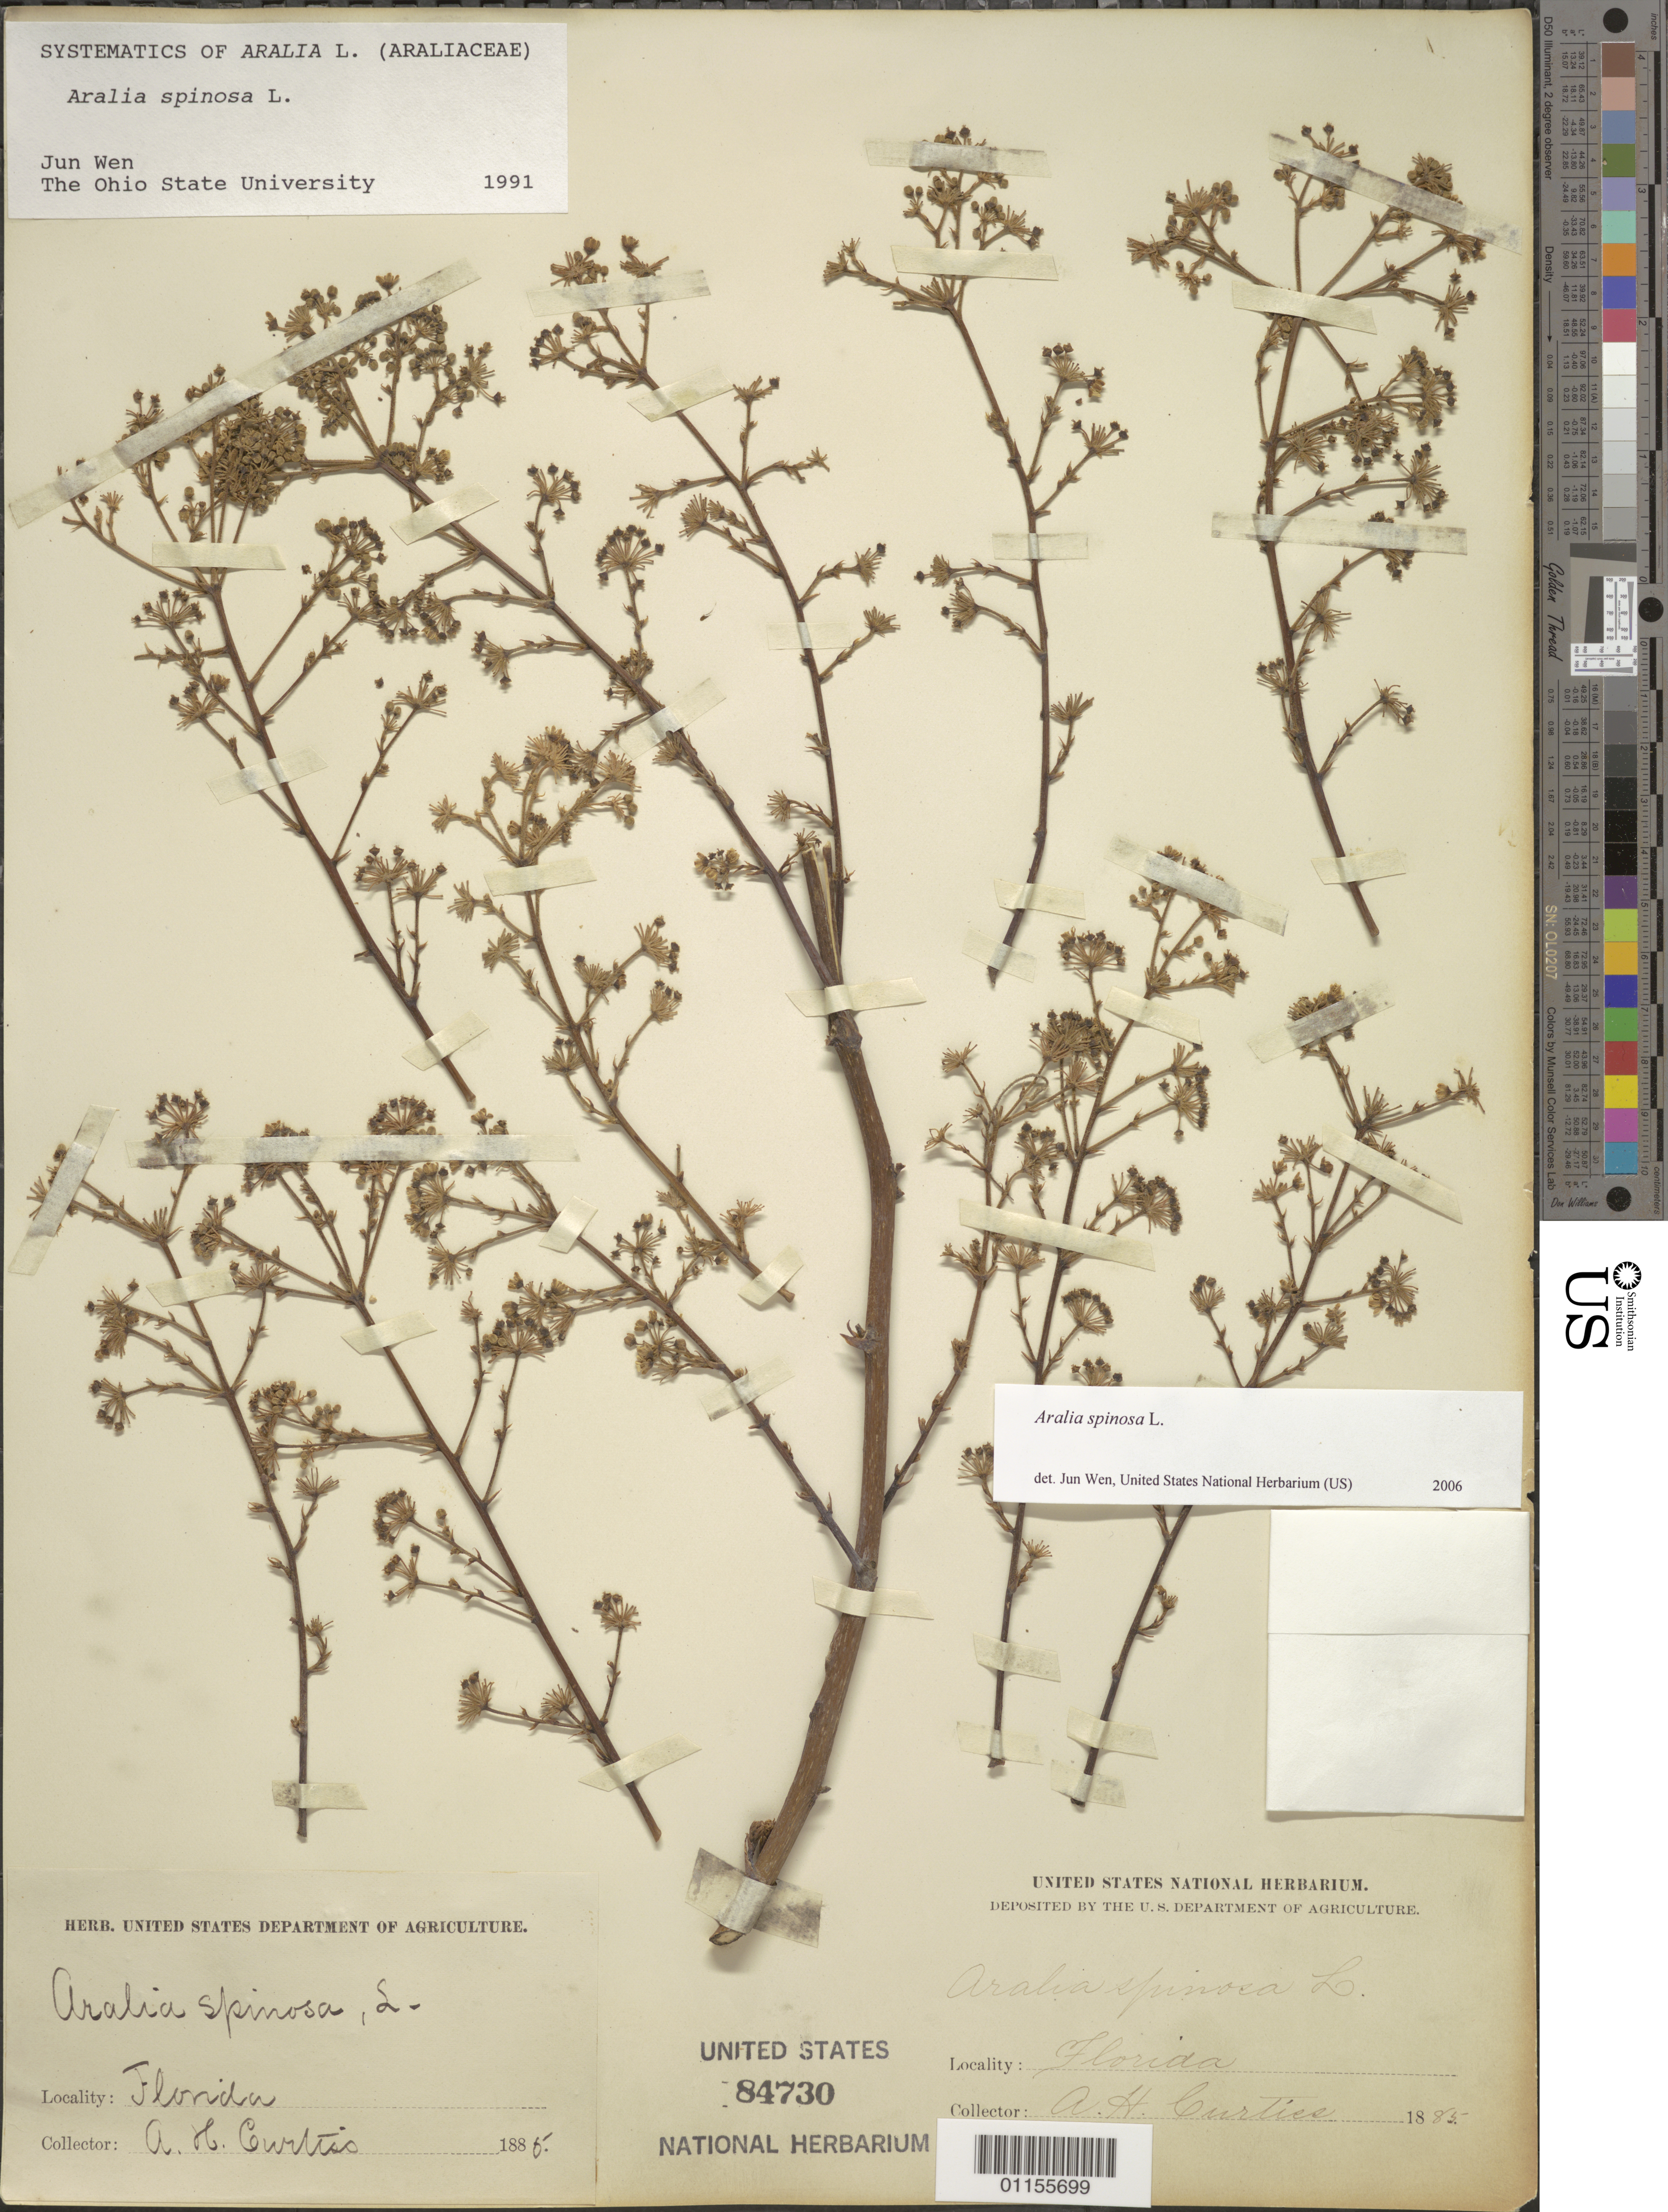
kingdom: Plantae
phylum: Tracheophyta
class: Magnoliopsida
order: Apiales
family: Araliaceae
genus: Aralia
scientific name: Aralia spinosa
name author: L.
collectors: A. H. Curtiss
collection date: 1885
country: United States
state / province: Florida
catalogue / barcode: US 84730